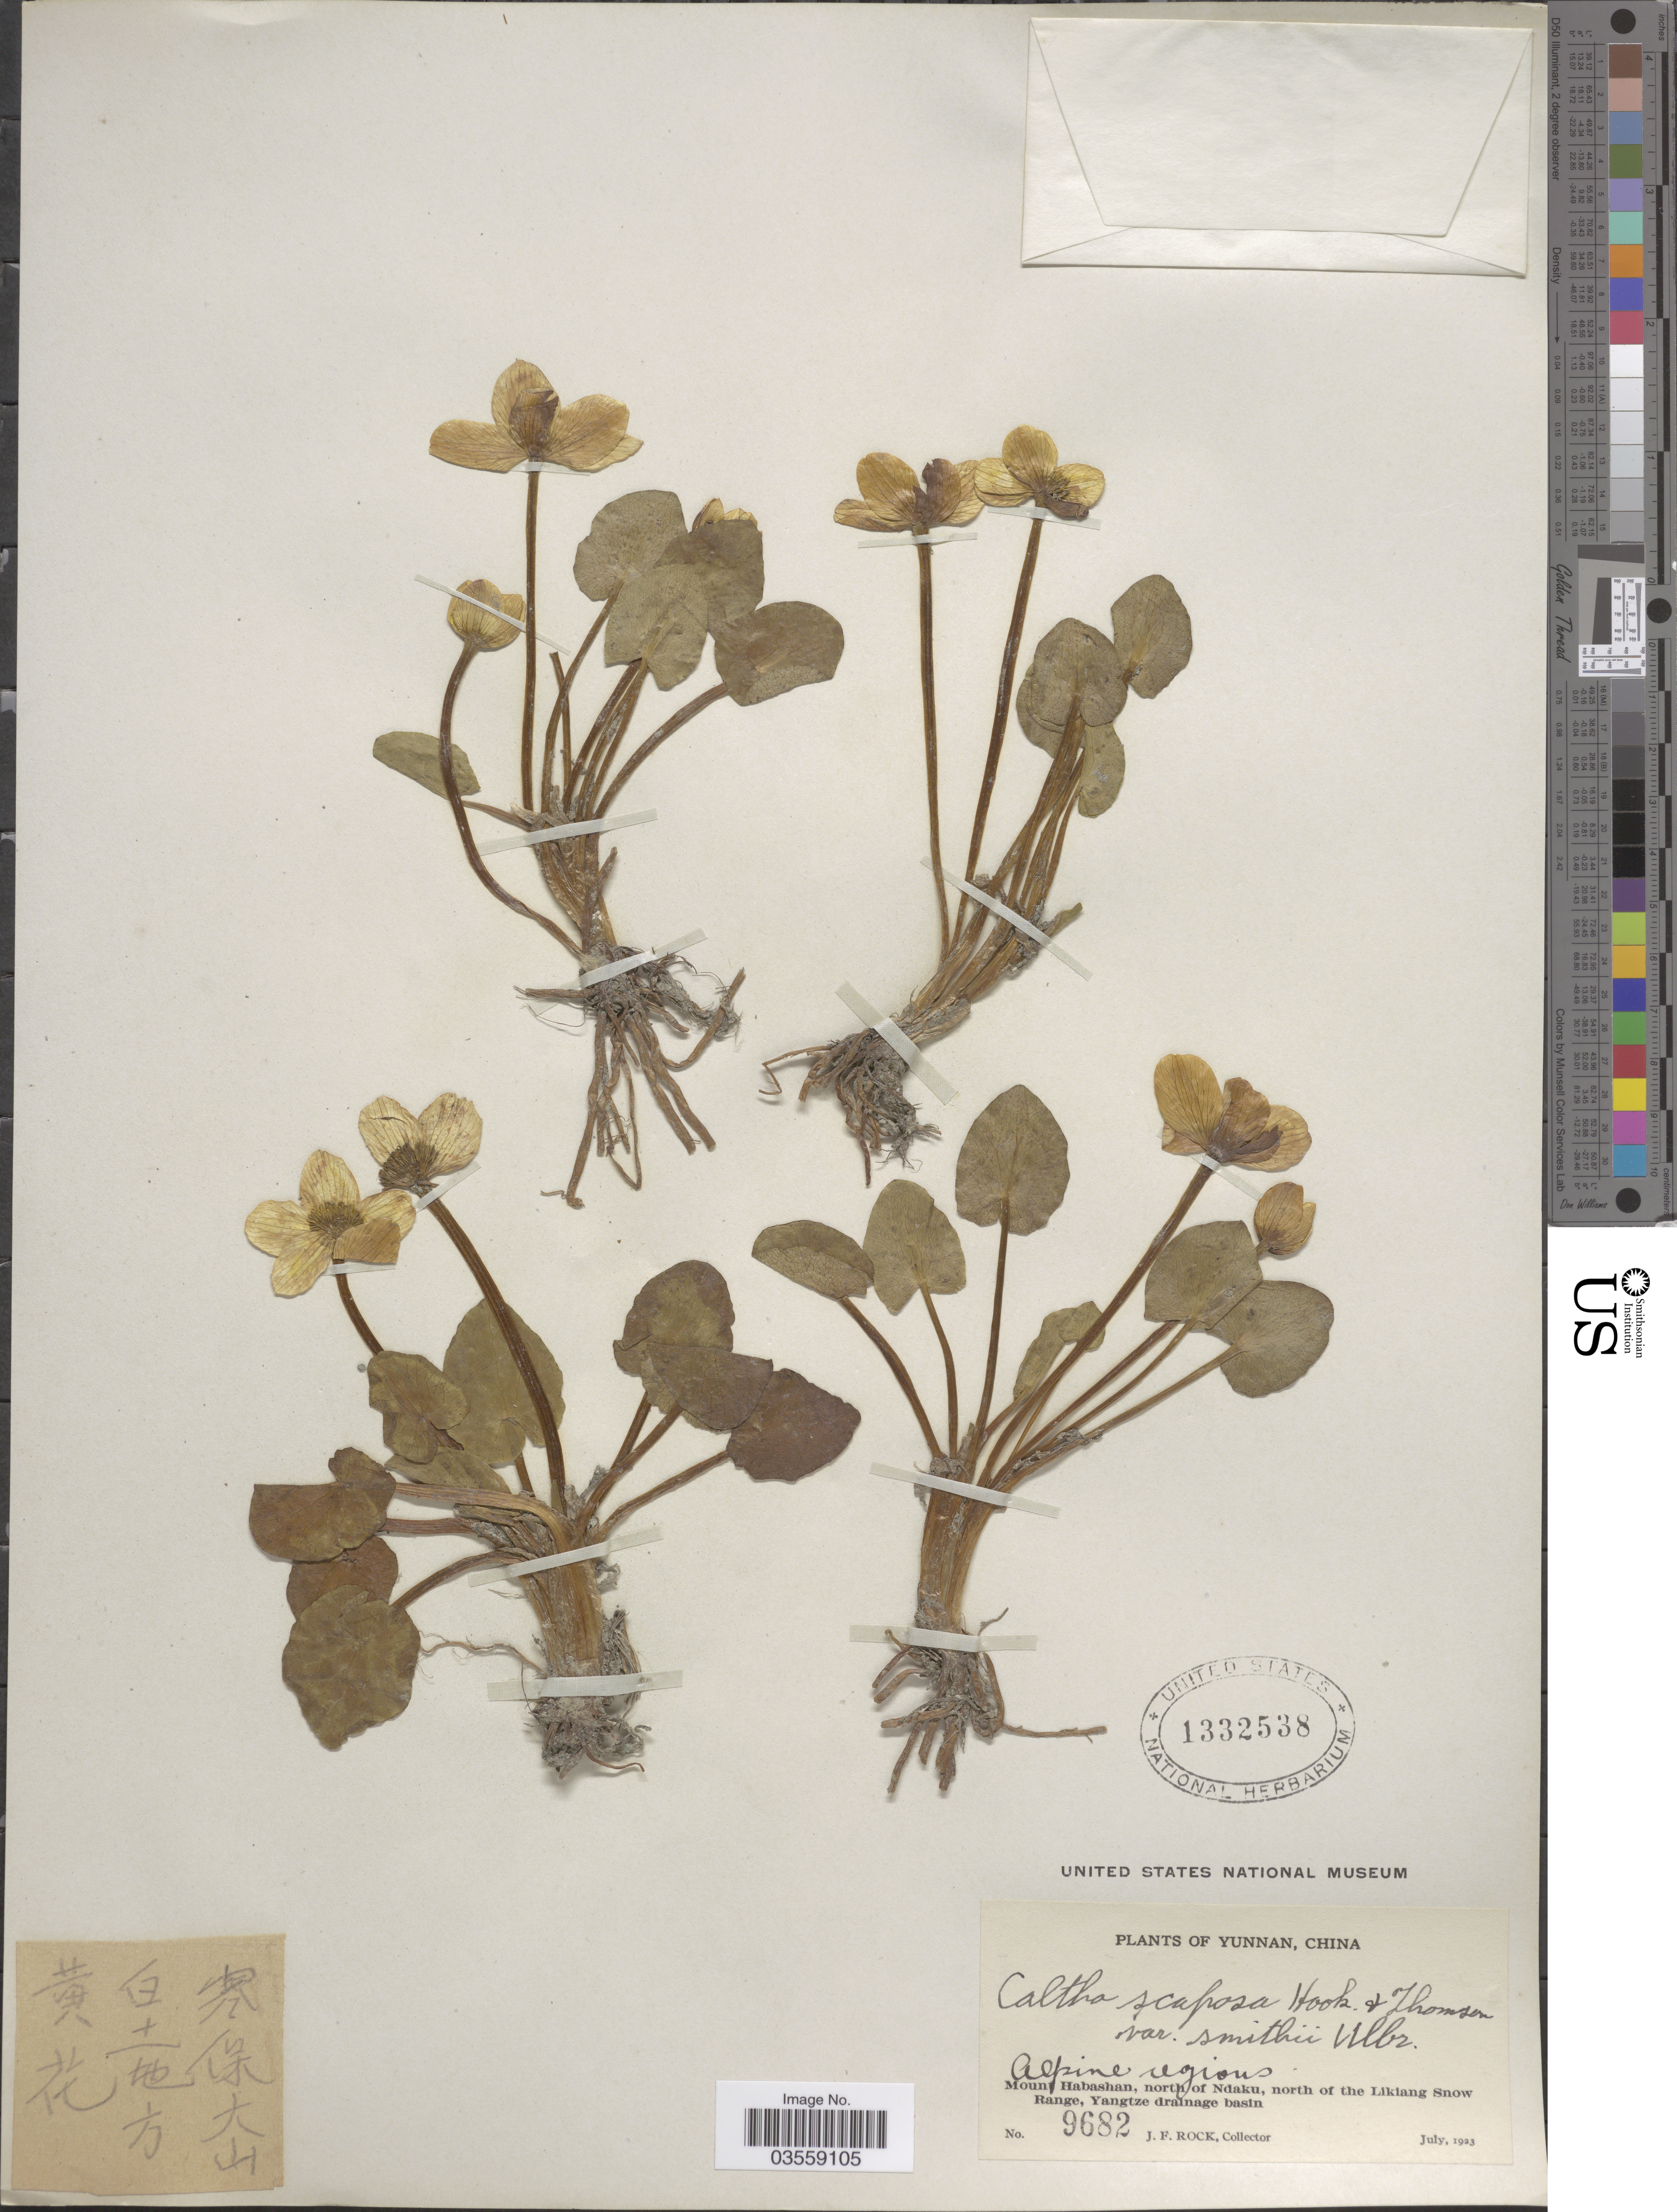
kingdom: Plantae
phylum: Tracheophyta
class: Magnoliopsida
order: Ranunculales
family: Ranunculaceae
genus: Caltha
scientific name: Caltha scaposa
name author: Hook. f. & Thoms.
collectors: J. Rock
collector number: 9682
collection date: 1923-07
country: China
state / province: Yunnan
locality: Alpine regions. Mount Habashan, north of Ndaku, north of the Likiang Snow Range, Yangtze drainage basin.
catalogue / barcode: US 1332538